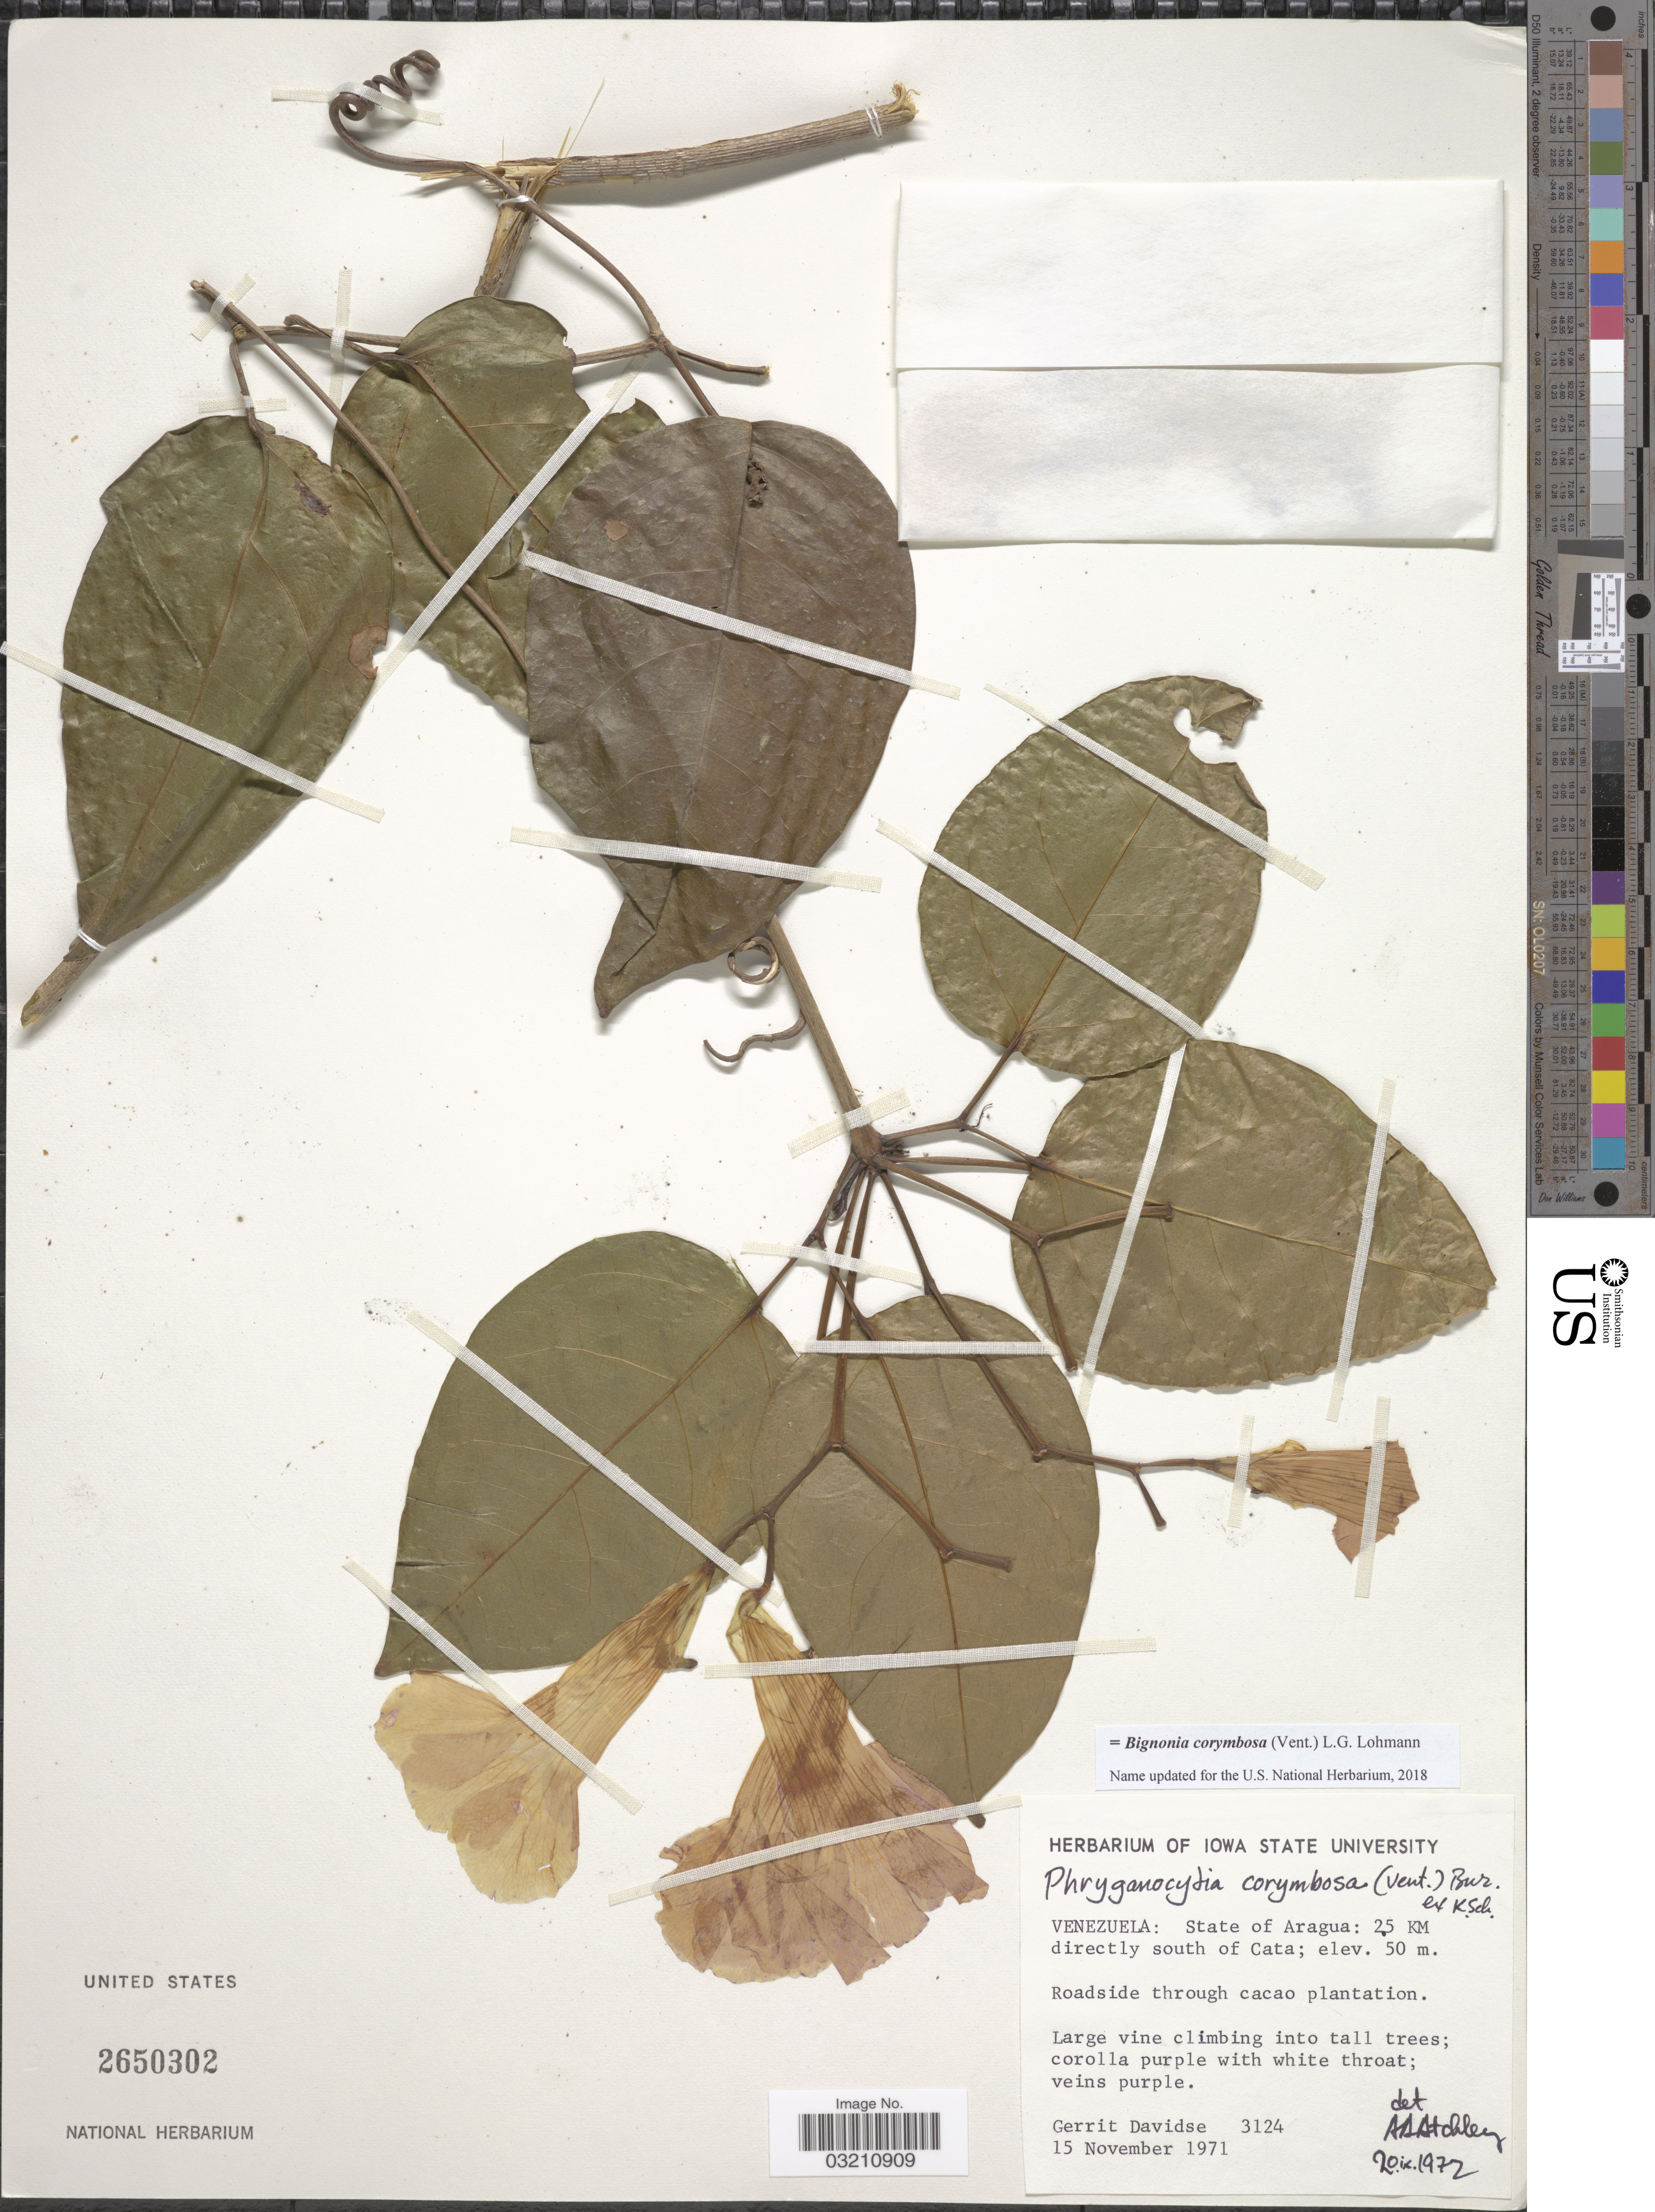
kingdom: Plantae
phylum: Tracheophyta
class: Magnoliopsida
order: Lamiales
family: Bignoniaceae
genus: Bignonia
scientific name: Bignonia corymbosa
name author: (Vent.) L.G. Lohmann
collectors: G. Davidse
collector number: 3124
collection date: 1971-11-15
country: Venezuela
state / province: Aragua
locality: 25 KM directly south of Cata. Roadside through cacao plantation.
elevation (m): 50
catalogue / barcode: US 2650302